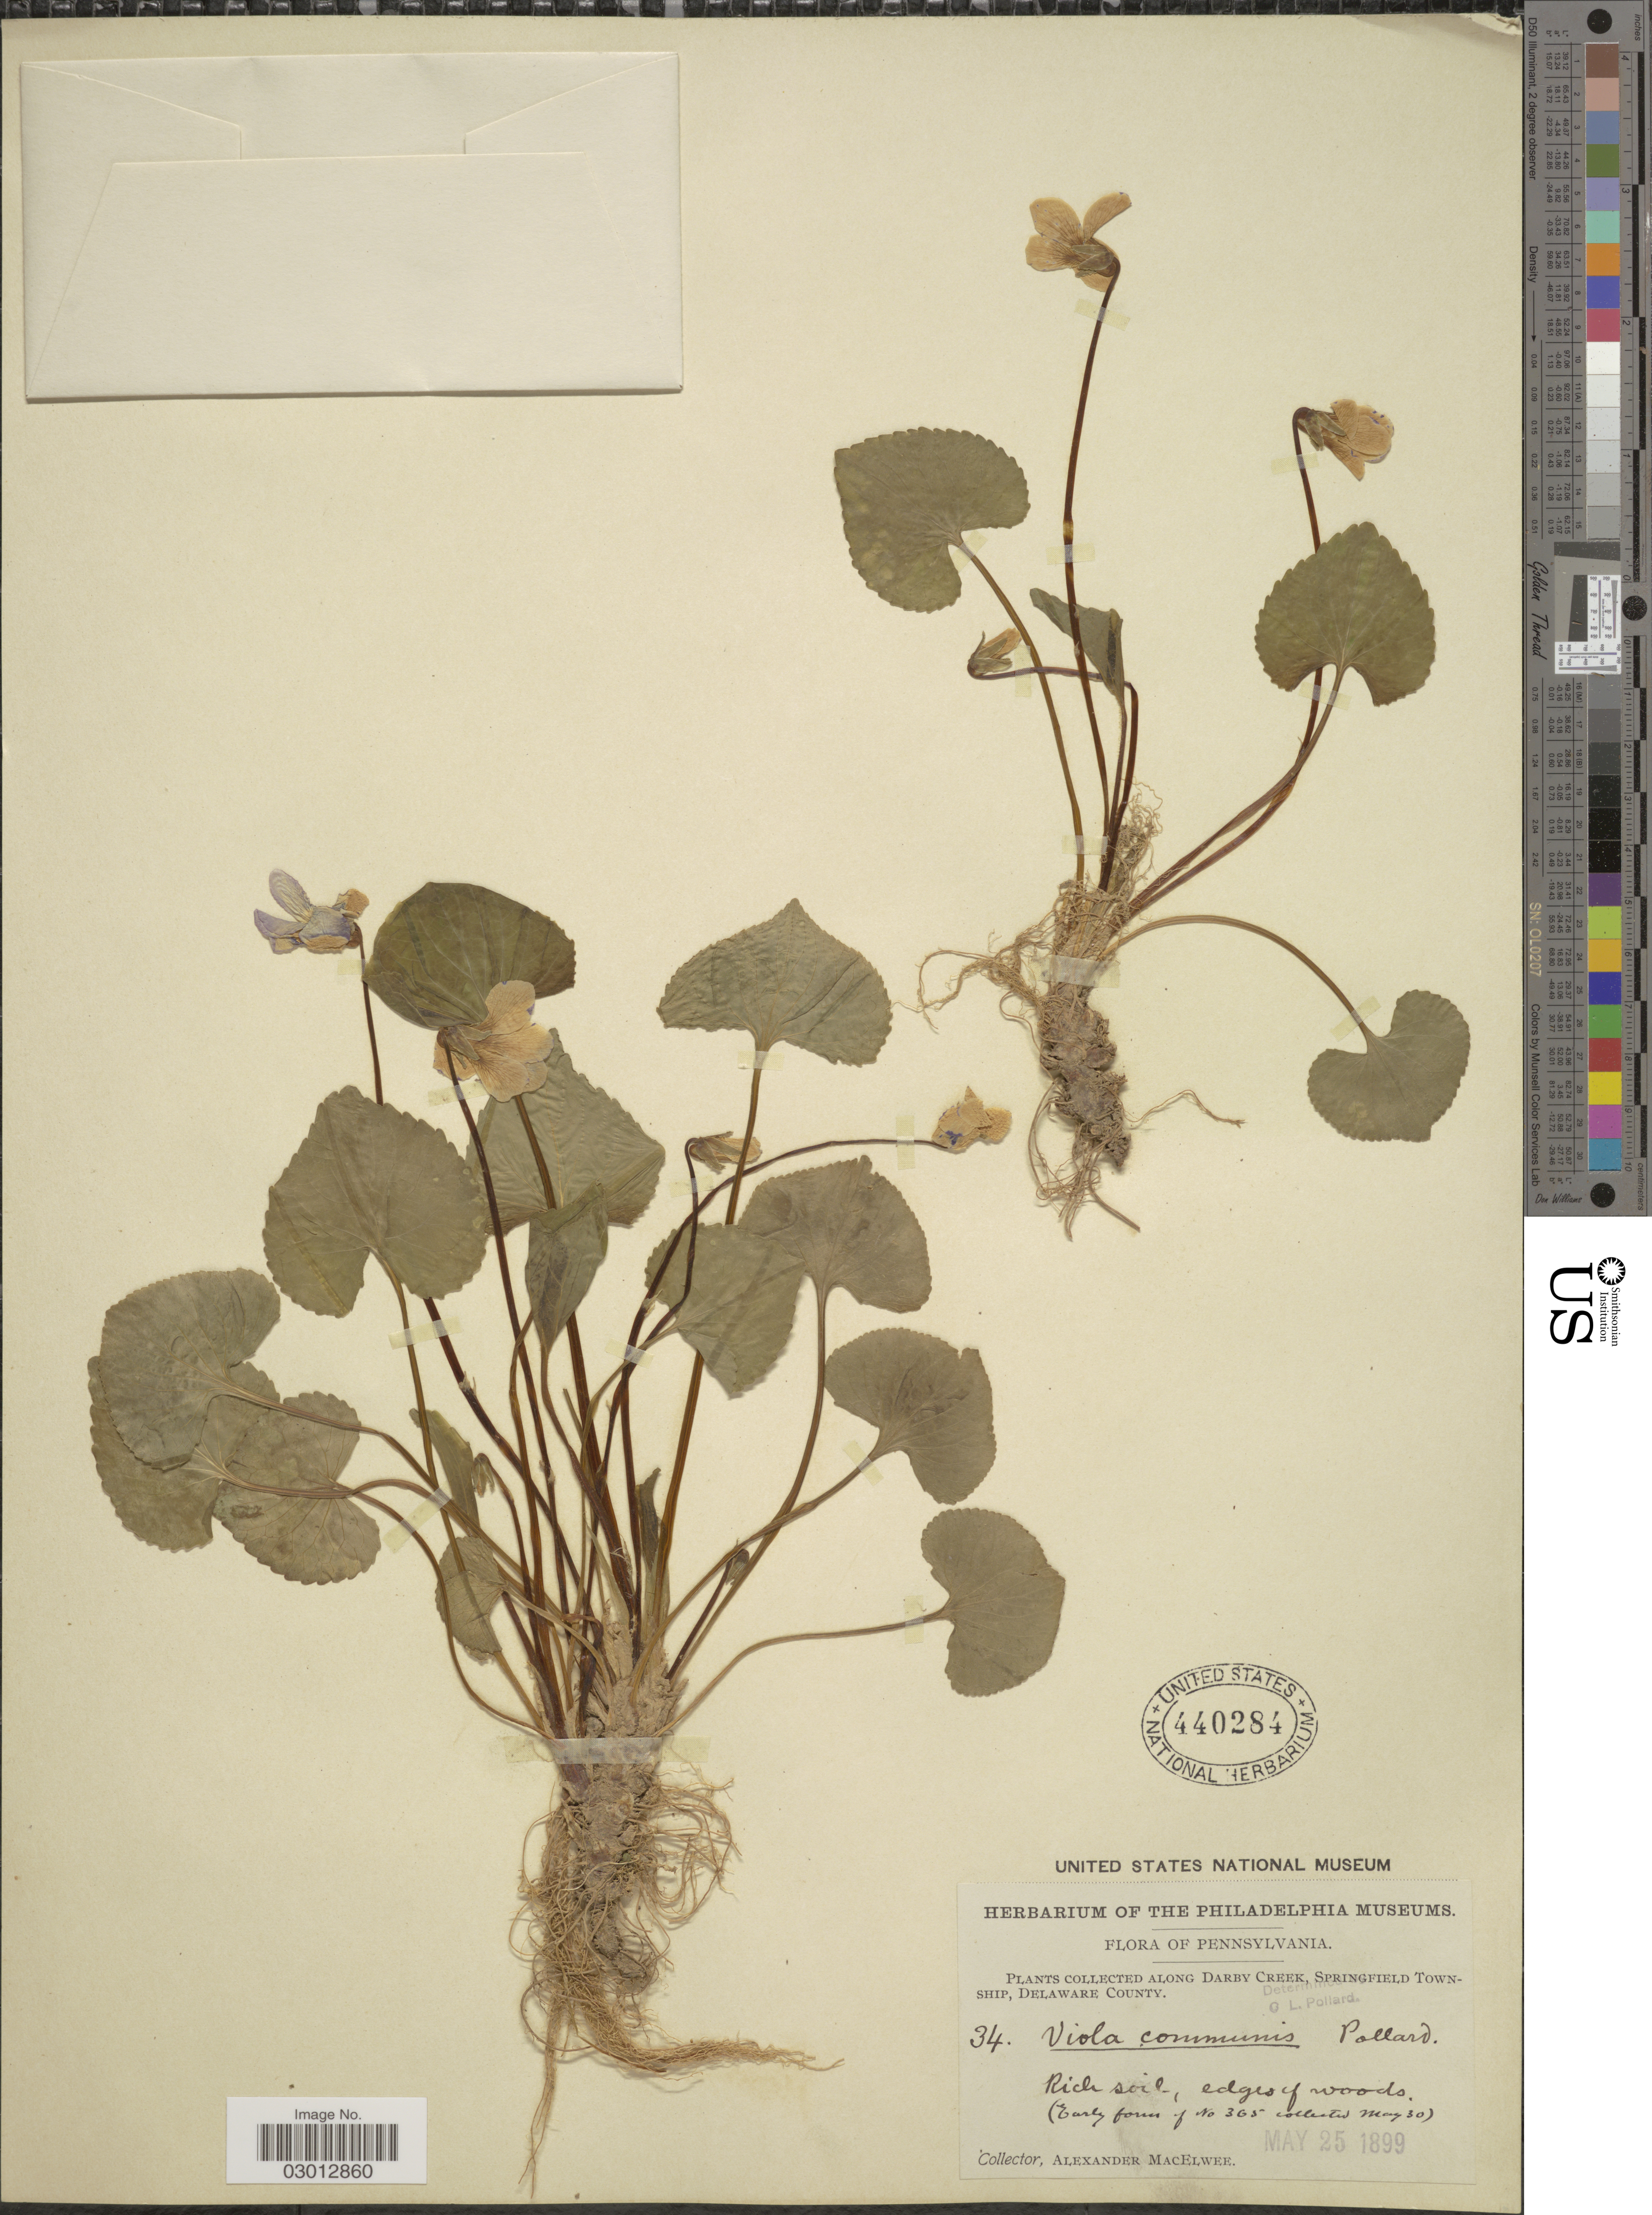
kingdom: Plantae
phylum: Tracheophyta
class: Magnoliopsida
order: Malpighiales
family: Violaceae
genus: Viola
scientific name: Viola papilionacea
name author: Pursh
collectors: A. MacElwee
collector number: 34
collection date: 1899-05-25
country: United States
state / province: Pennsylvania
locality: Along Darby Creek, Springfield Township, Delaware County.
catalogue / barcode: US 440284